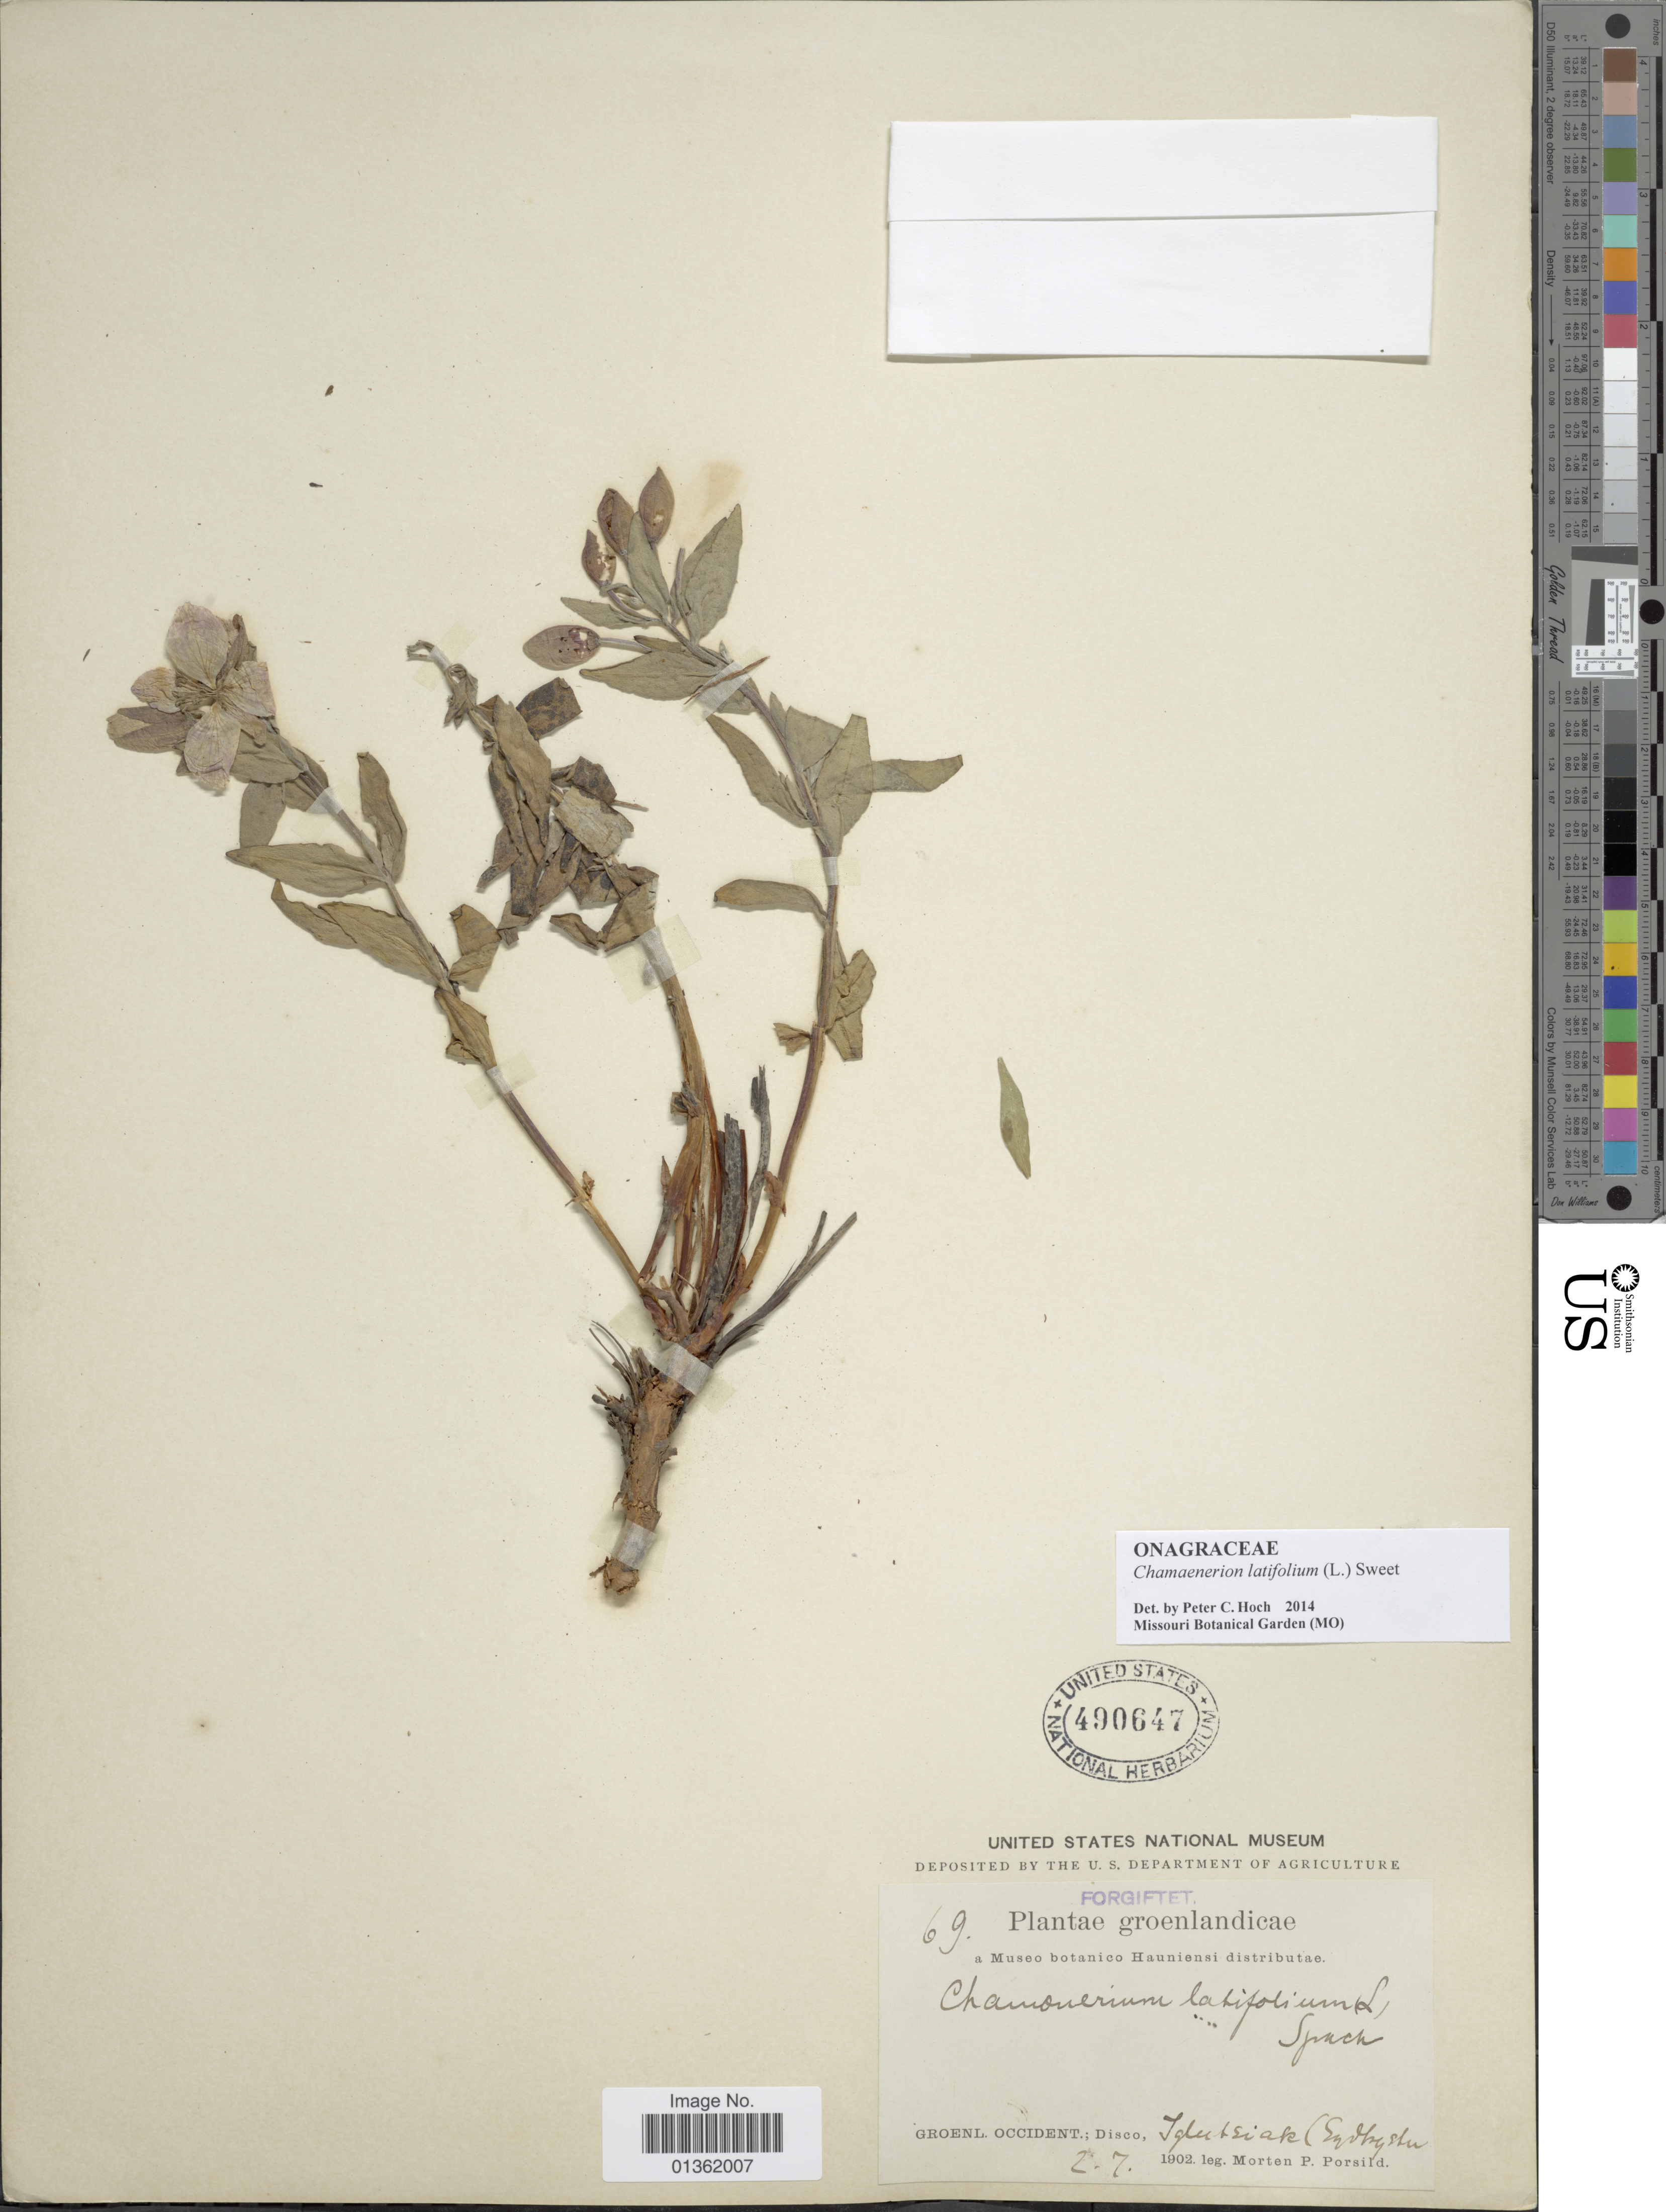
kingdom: Plantae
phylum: Tracheophyta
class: Magnoliopsida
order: Myrtales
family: Onagraceae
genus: Chamaenerion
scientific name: Chamaenerion latifolium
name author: (L.) Th. Fr. & Lange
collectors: M. P. Porsild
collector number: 69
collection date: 1902-07-02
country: Greenland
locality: Groenl. Occident.; Disco, Iglutsiak (Sydligste)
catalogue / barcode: US 490647